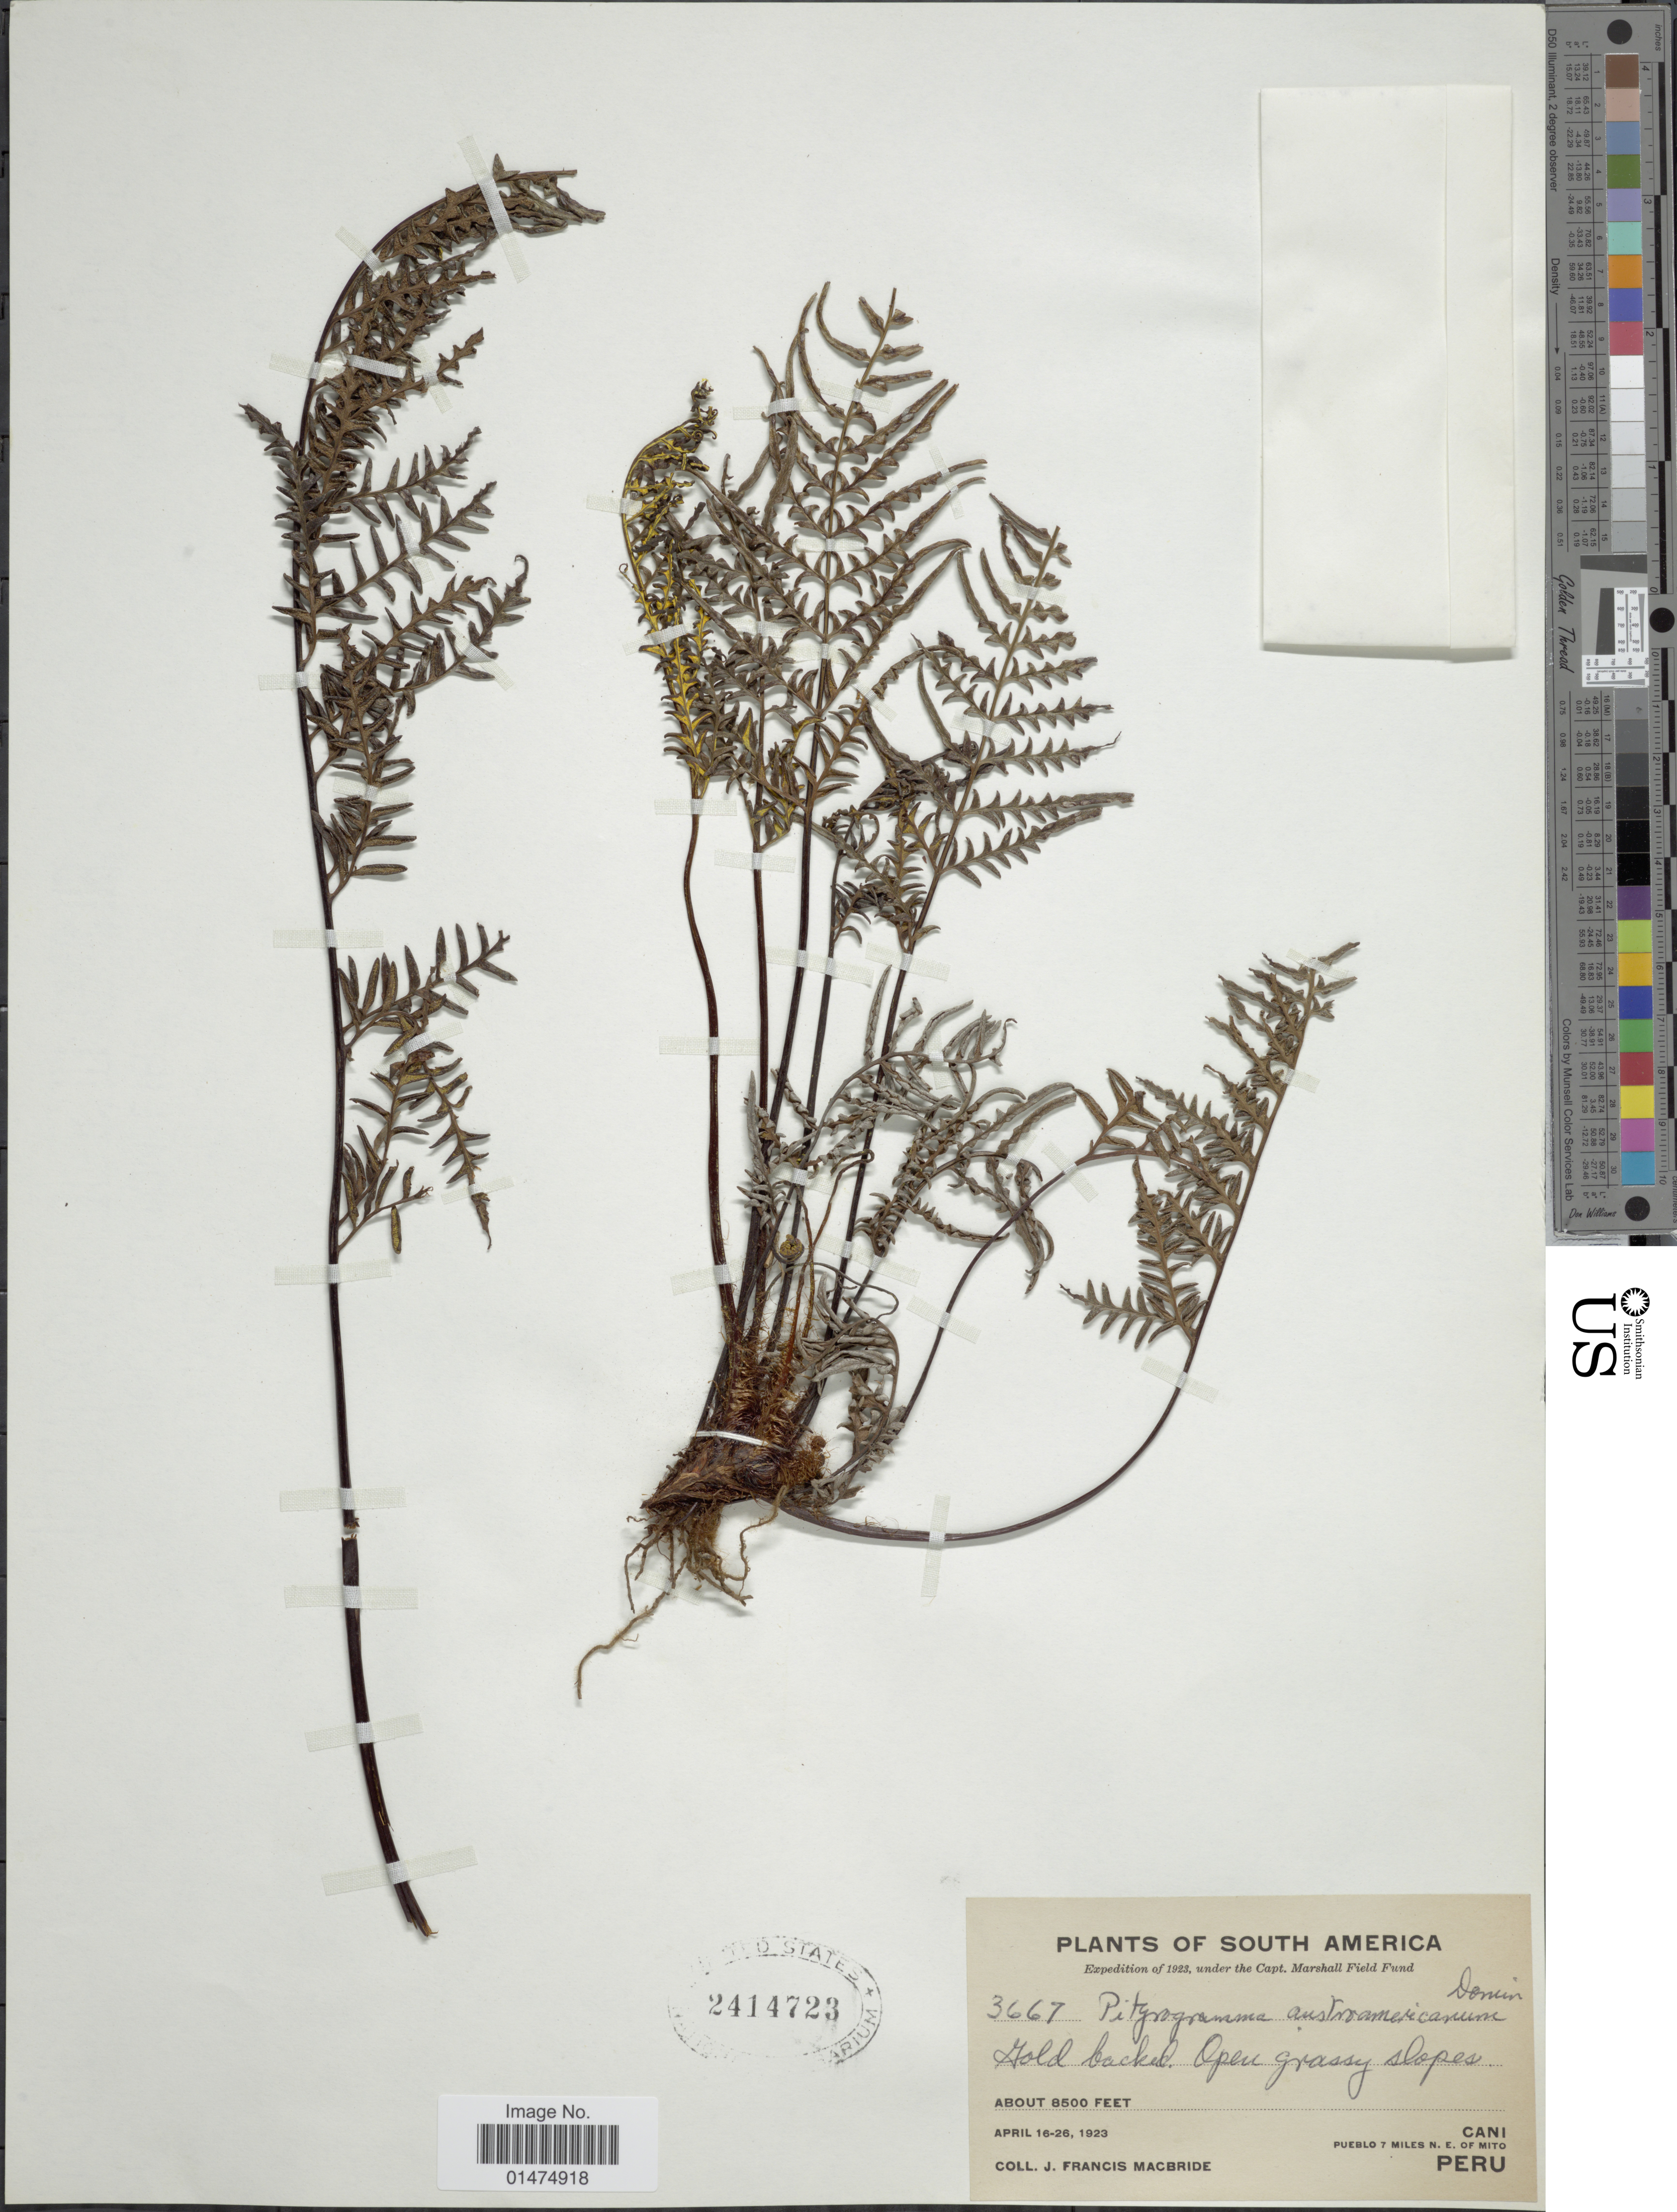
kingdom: Plantae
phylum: Tracheophyta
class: Polypodiopsida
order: Polypodiales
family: Pteridaceae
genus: Pityrogramma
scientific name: Pityrogramma calomelanos var. aureoflava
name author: (Hook.) Weath. ex L.H. Bailey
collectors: J. F. Macbride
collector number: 3667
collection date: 1923-04-16/1923-04-26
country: Peru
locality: Yanano, South America. Pueblo 7 miles N. E. of Mito.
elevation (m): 2591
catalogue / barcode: US 2414723